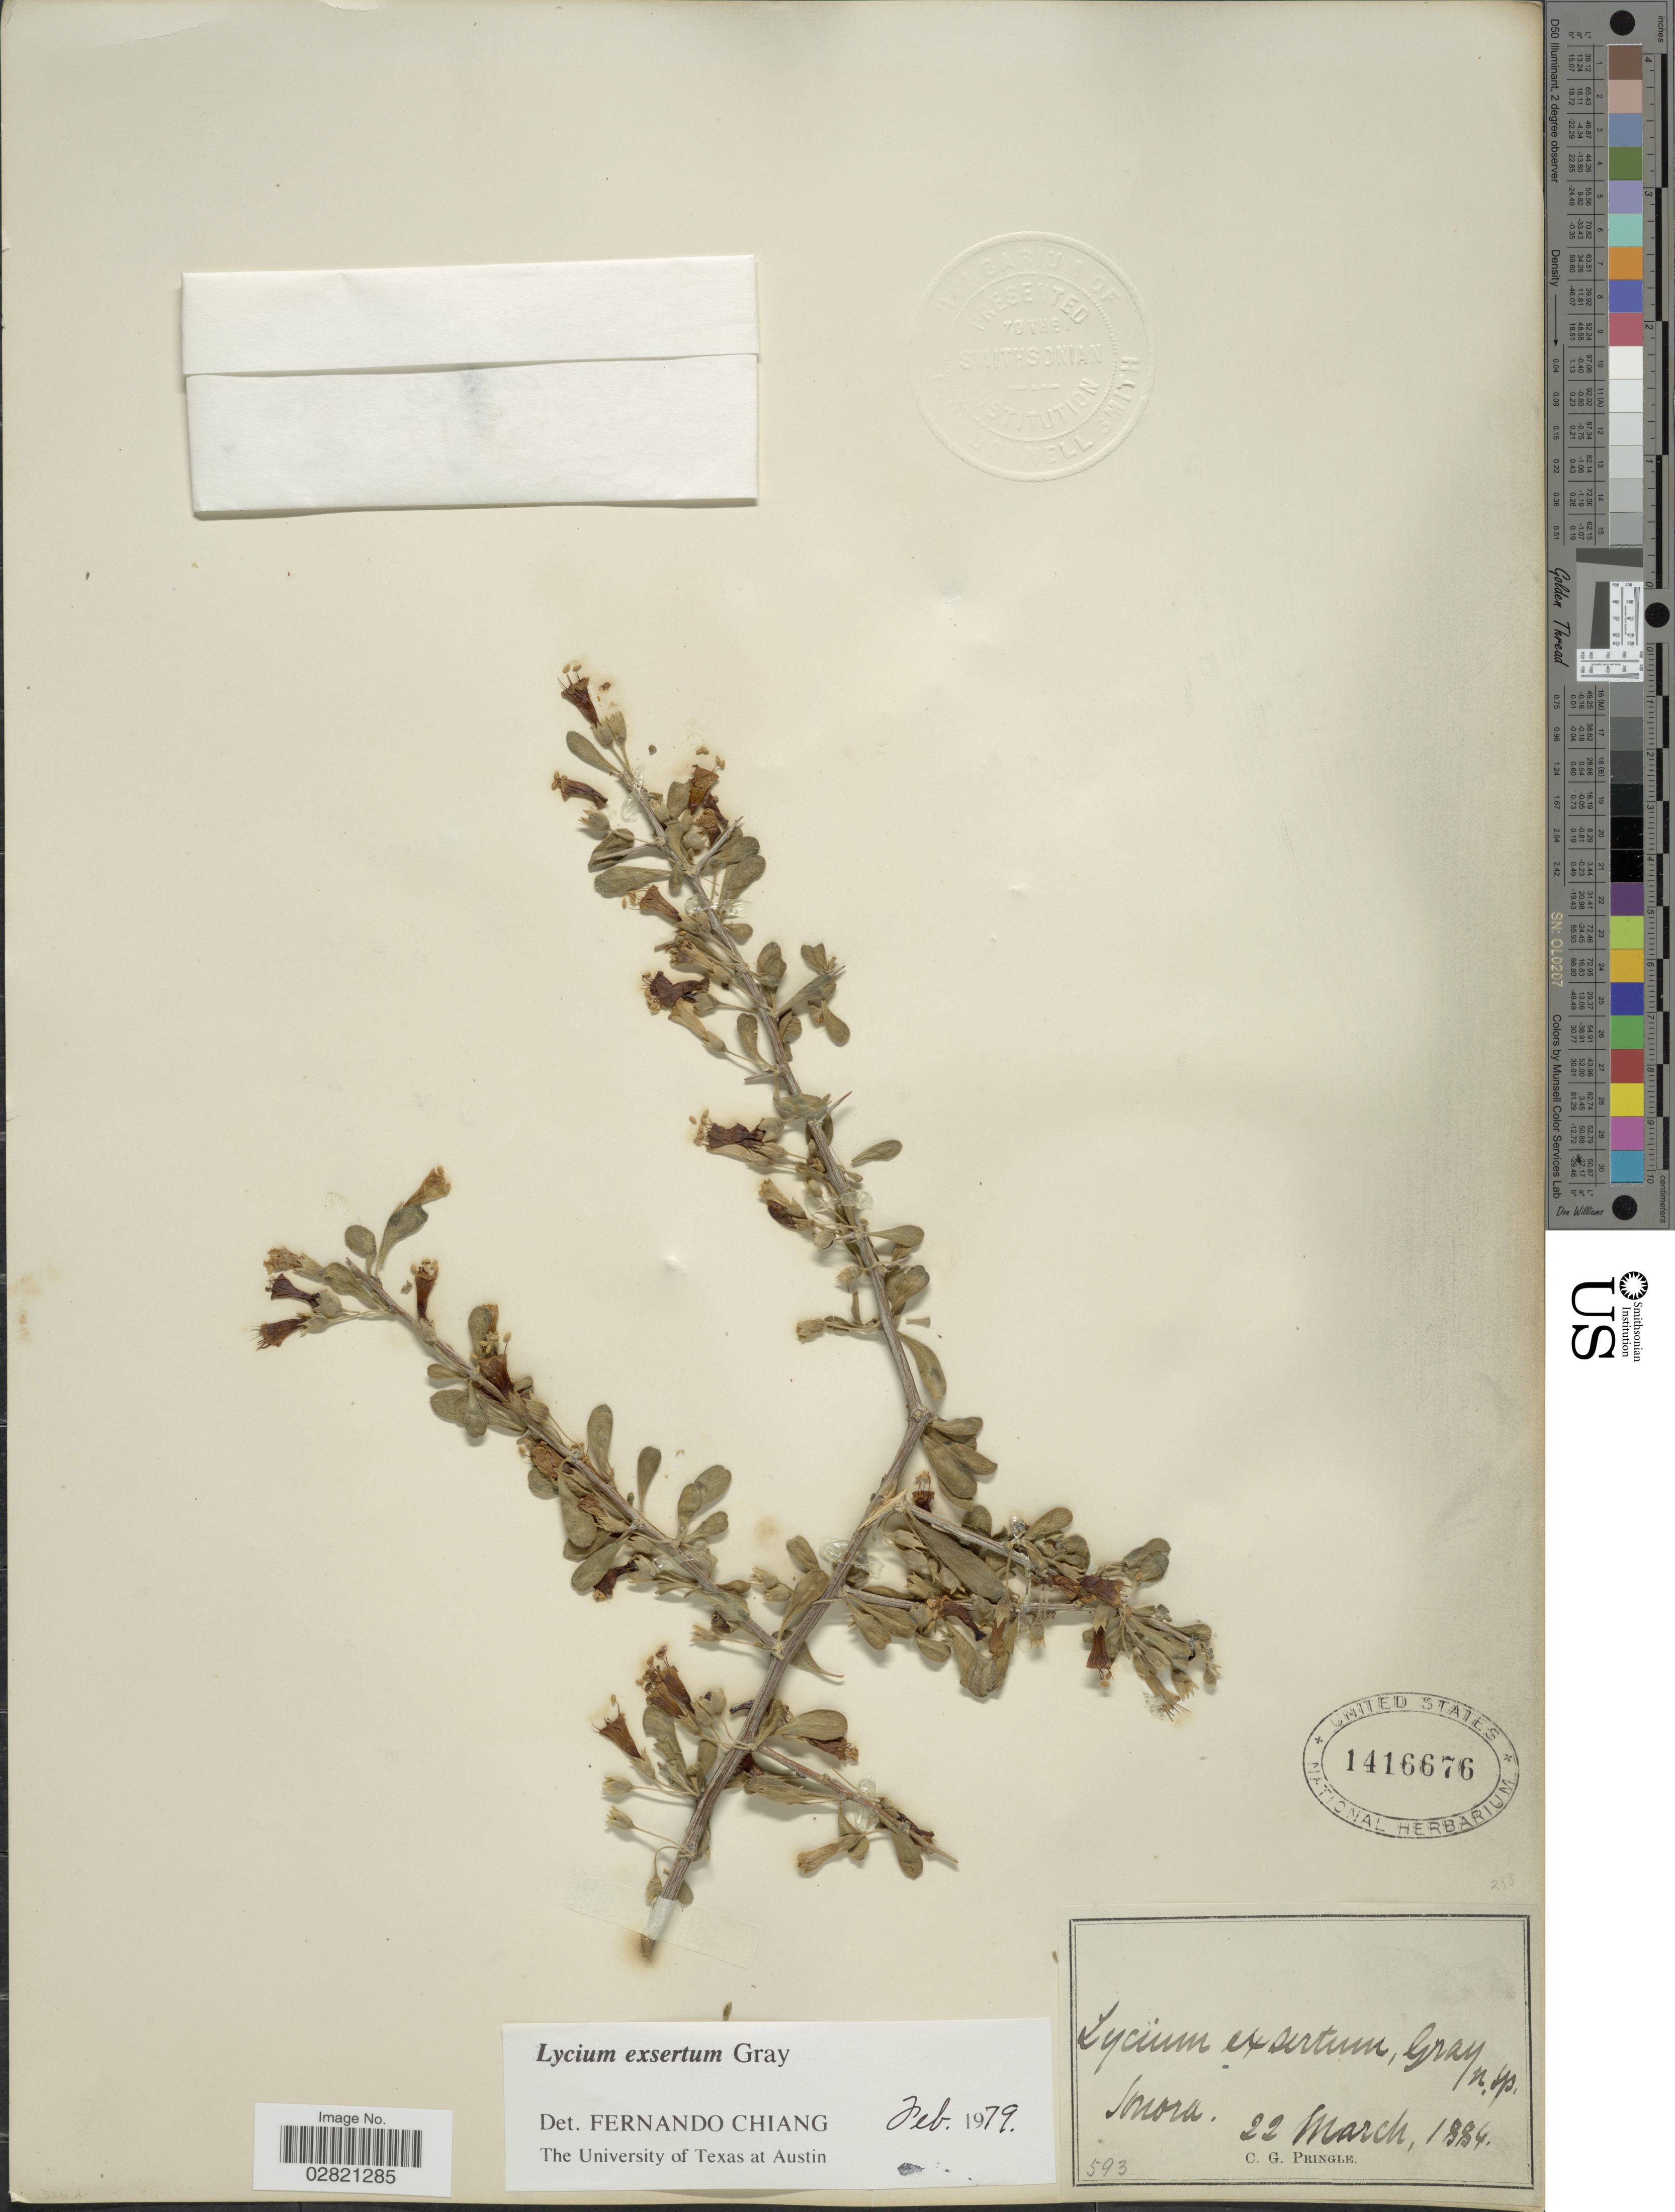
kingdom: Plantae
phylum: Tracheophyta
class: Magnoliopsida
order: Solanales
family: Solanaceae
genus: Lycium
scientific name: Lycium exsertum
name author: A. Gray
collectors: C. G. Pringle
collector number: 593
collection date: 1884-03-22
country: Mexico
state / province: Sonora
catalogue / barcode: US 1416676